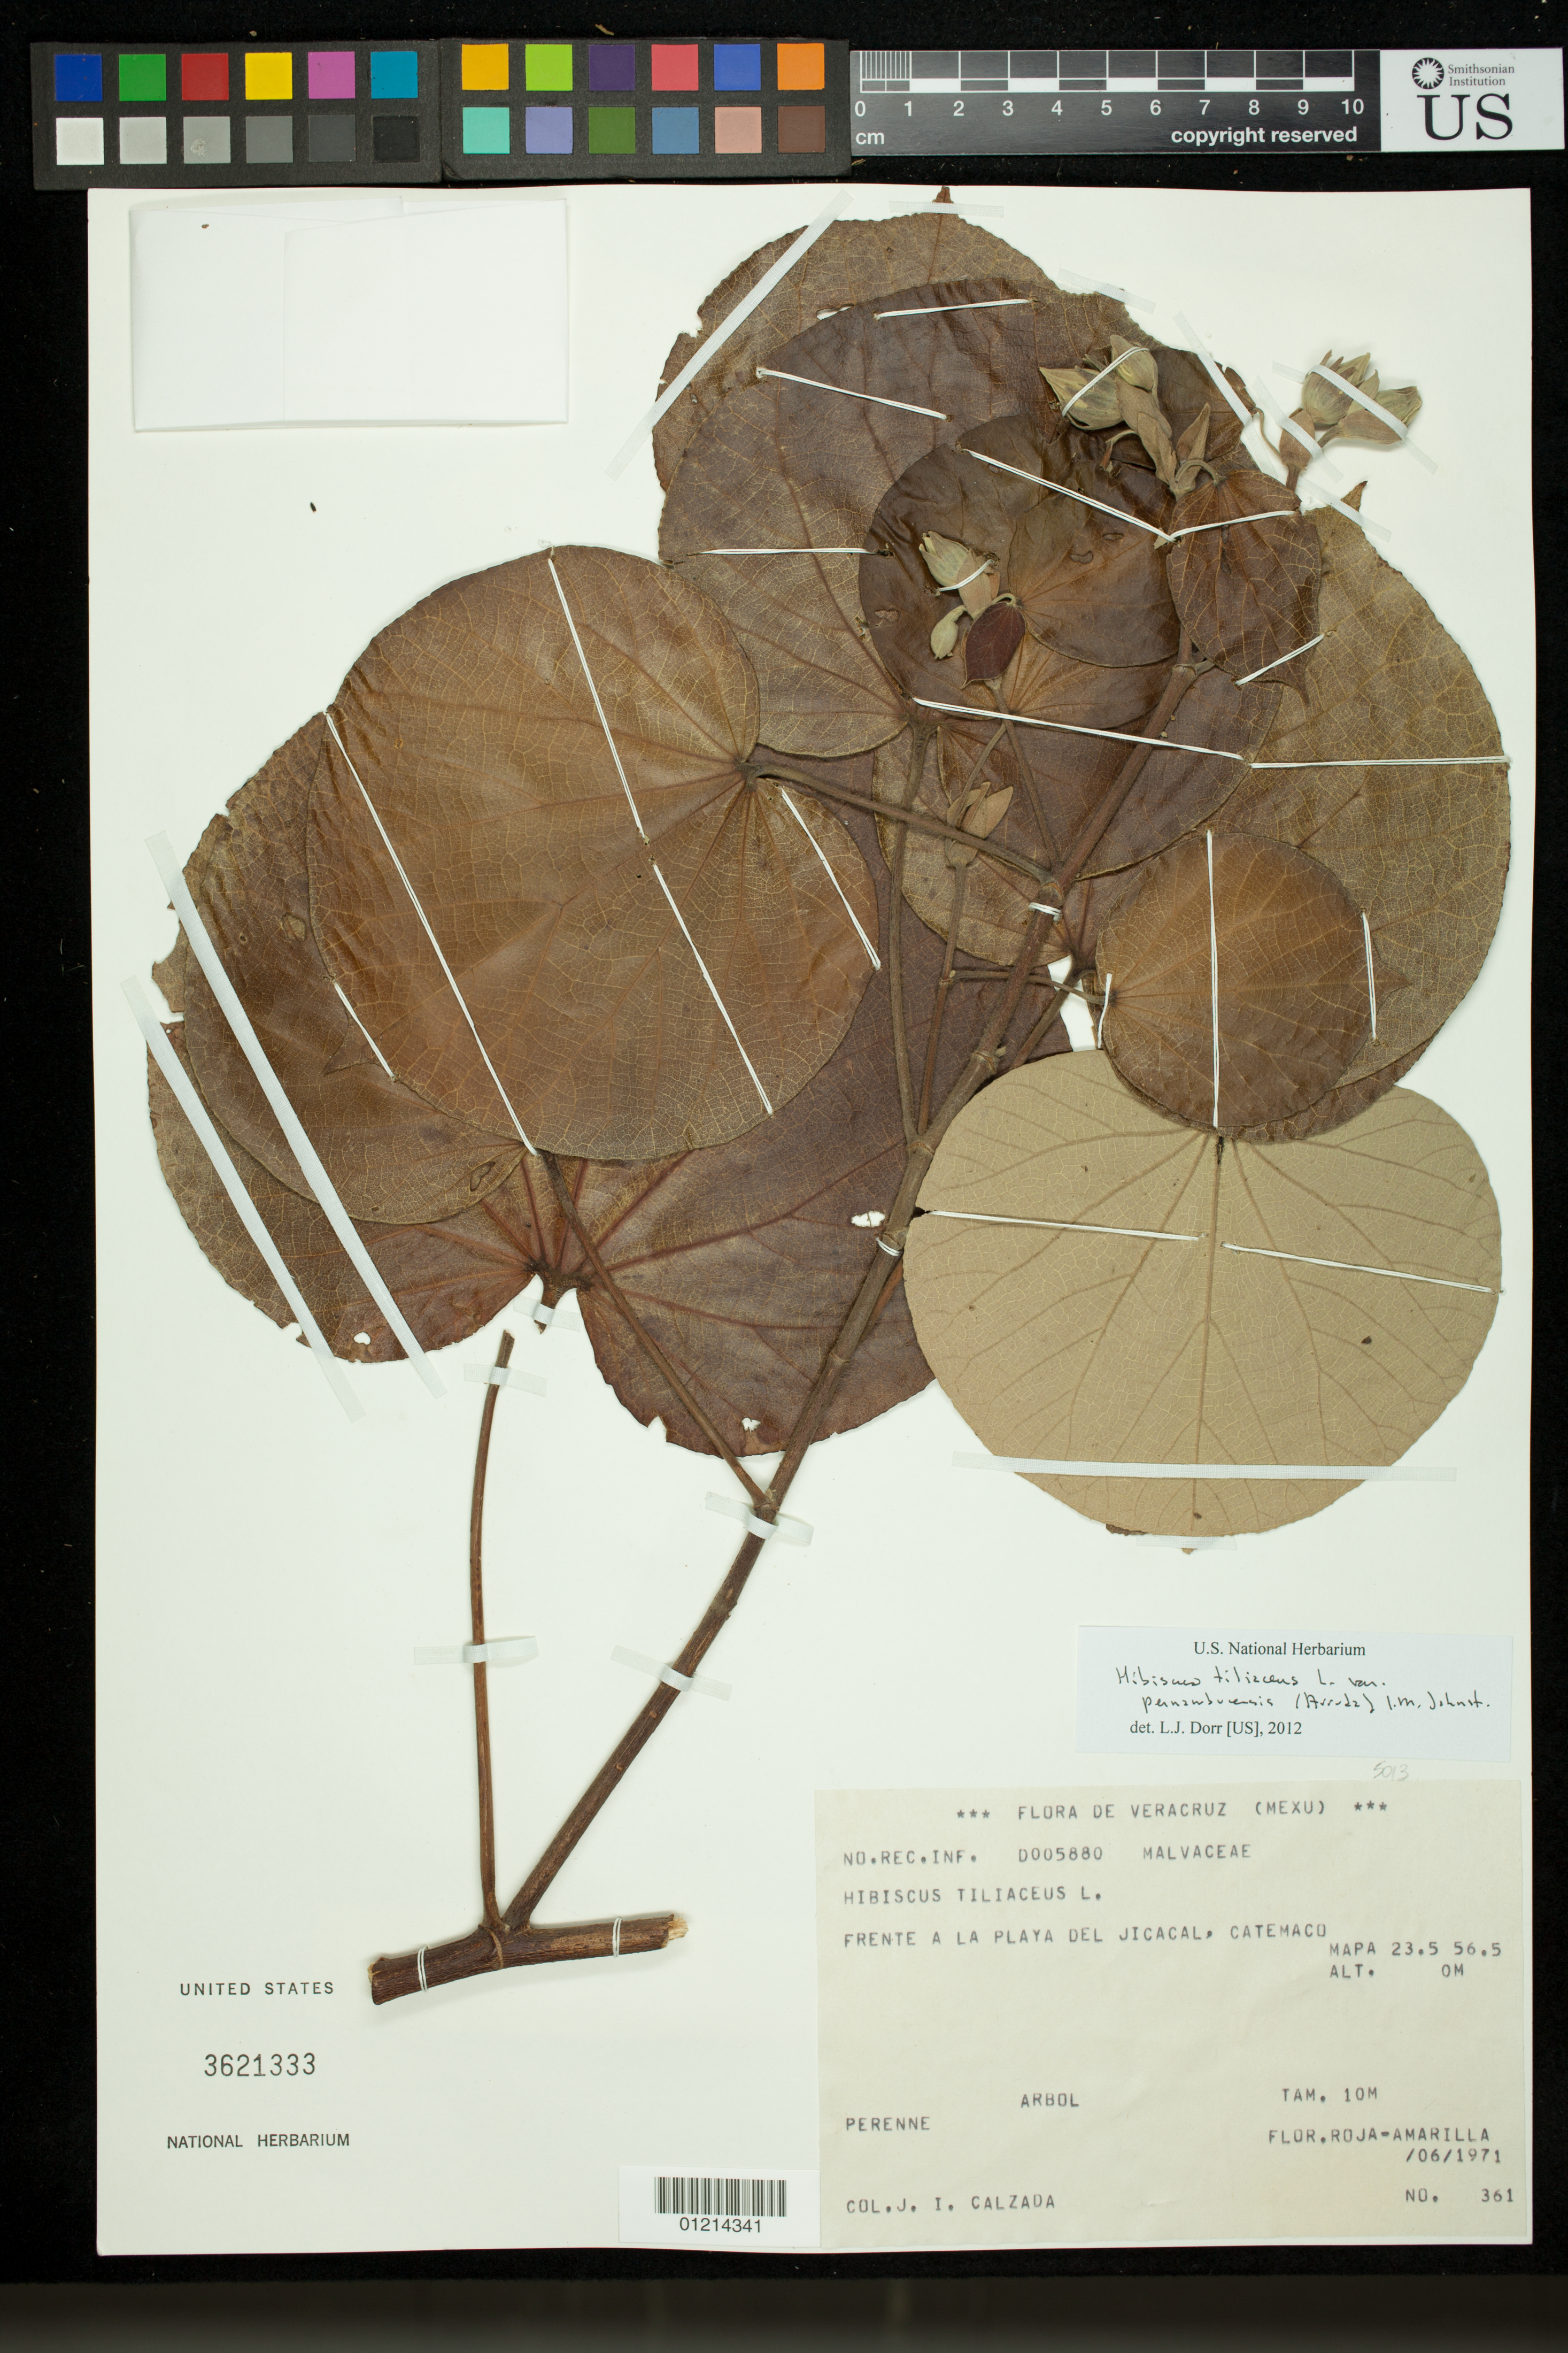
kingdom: Plantae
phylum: Tracheophyta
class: Magnoliopsida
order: Malvales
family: Malvaceae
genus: Talipariti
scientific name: Talipariti tiliaceum var. pernambucense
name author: (Arruda) Fryxell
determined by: Dorr, Laurence J., Curator (BOT), Smithsonian Institution - National Museum of Natural History (UNITED STATES)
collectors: J. I. Calzada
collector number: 361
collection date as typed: Jun 1971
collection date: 1971-06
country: Mexico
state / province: Veracruz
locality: Frente a la playa del Jicical, Catemaco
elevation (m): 0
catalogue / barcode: US 3621333